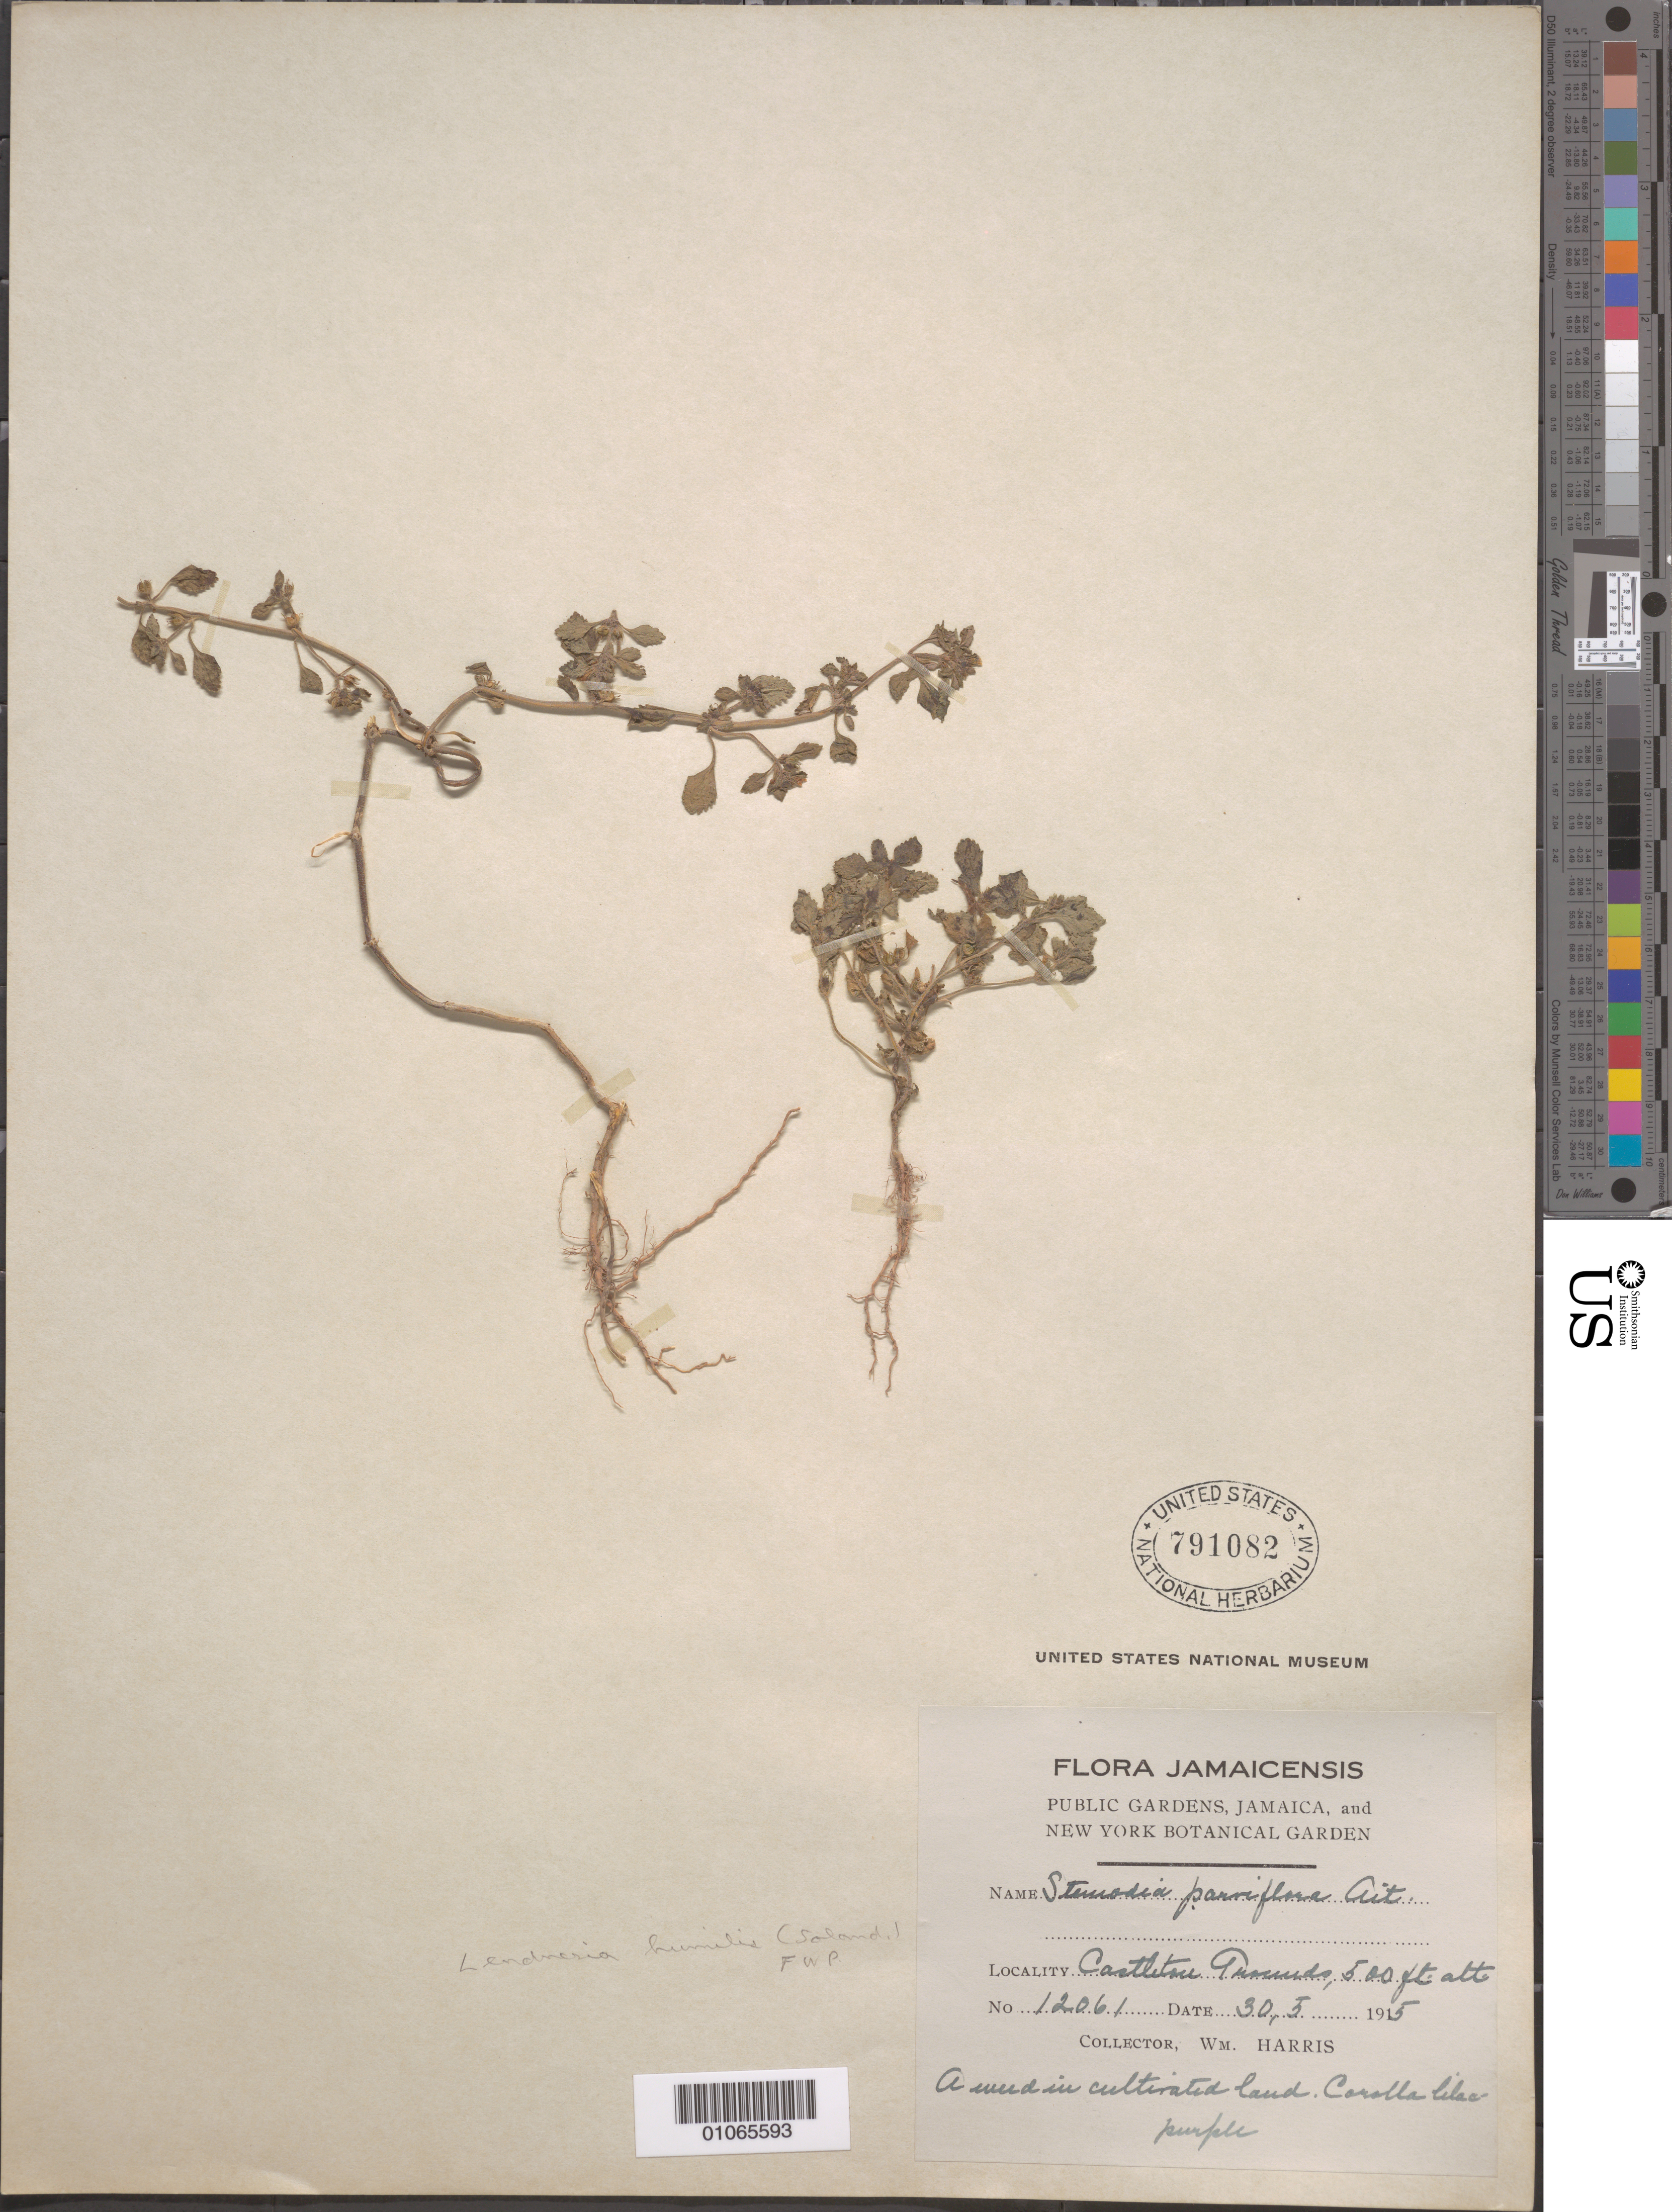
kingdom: Plantae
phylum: Tracheophyta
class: Magnoliopsida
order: Lamiales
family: Plantaginaceae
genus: Stemodia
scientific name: Stemodia verticillata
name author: (Mill.) Hassl.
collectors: W. Harris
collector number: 12061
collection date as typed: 30 May 1915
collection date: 1915-05-30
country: Jamaica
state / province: Saint Andrew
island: Jamaica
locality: Castleton Grounds.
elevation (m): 152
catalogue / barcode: US 791082